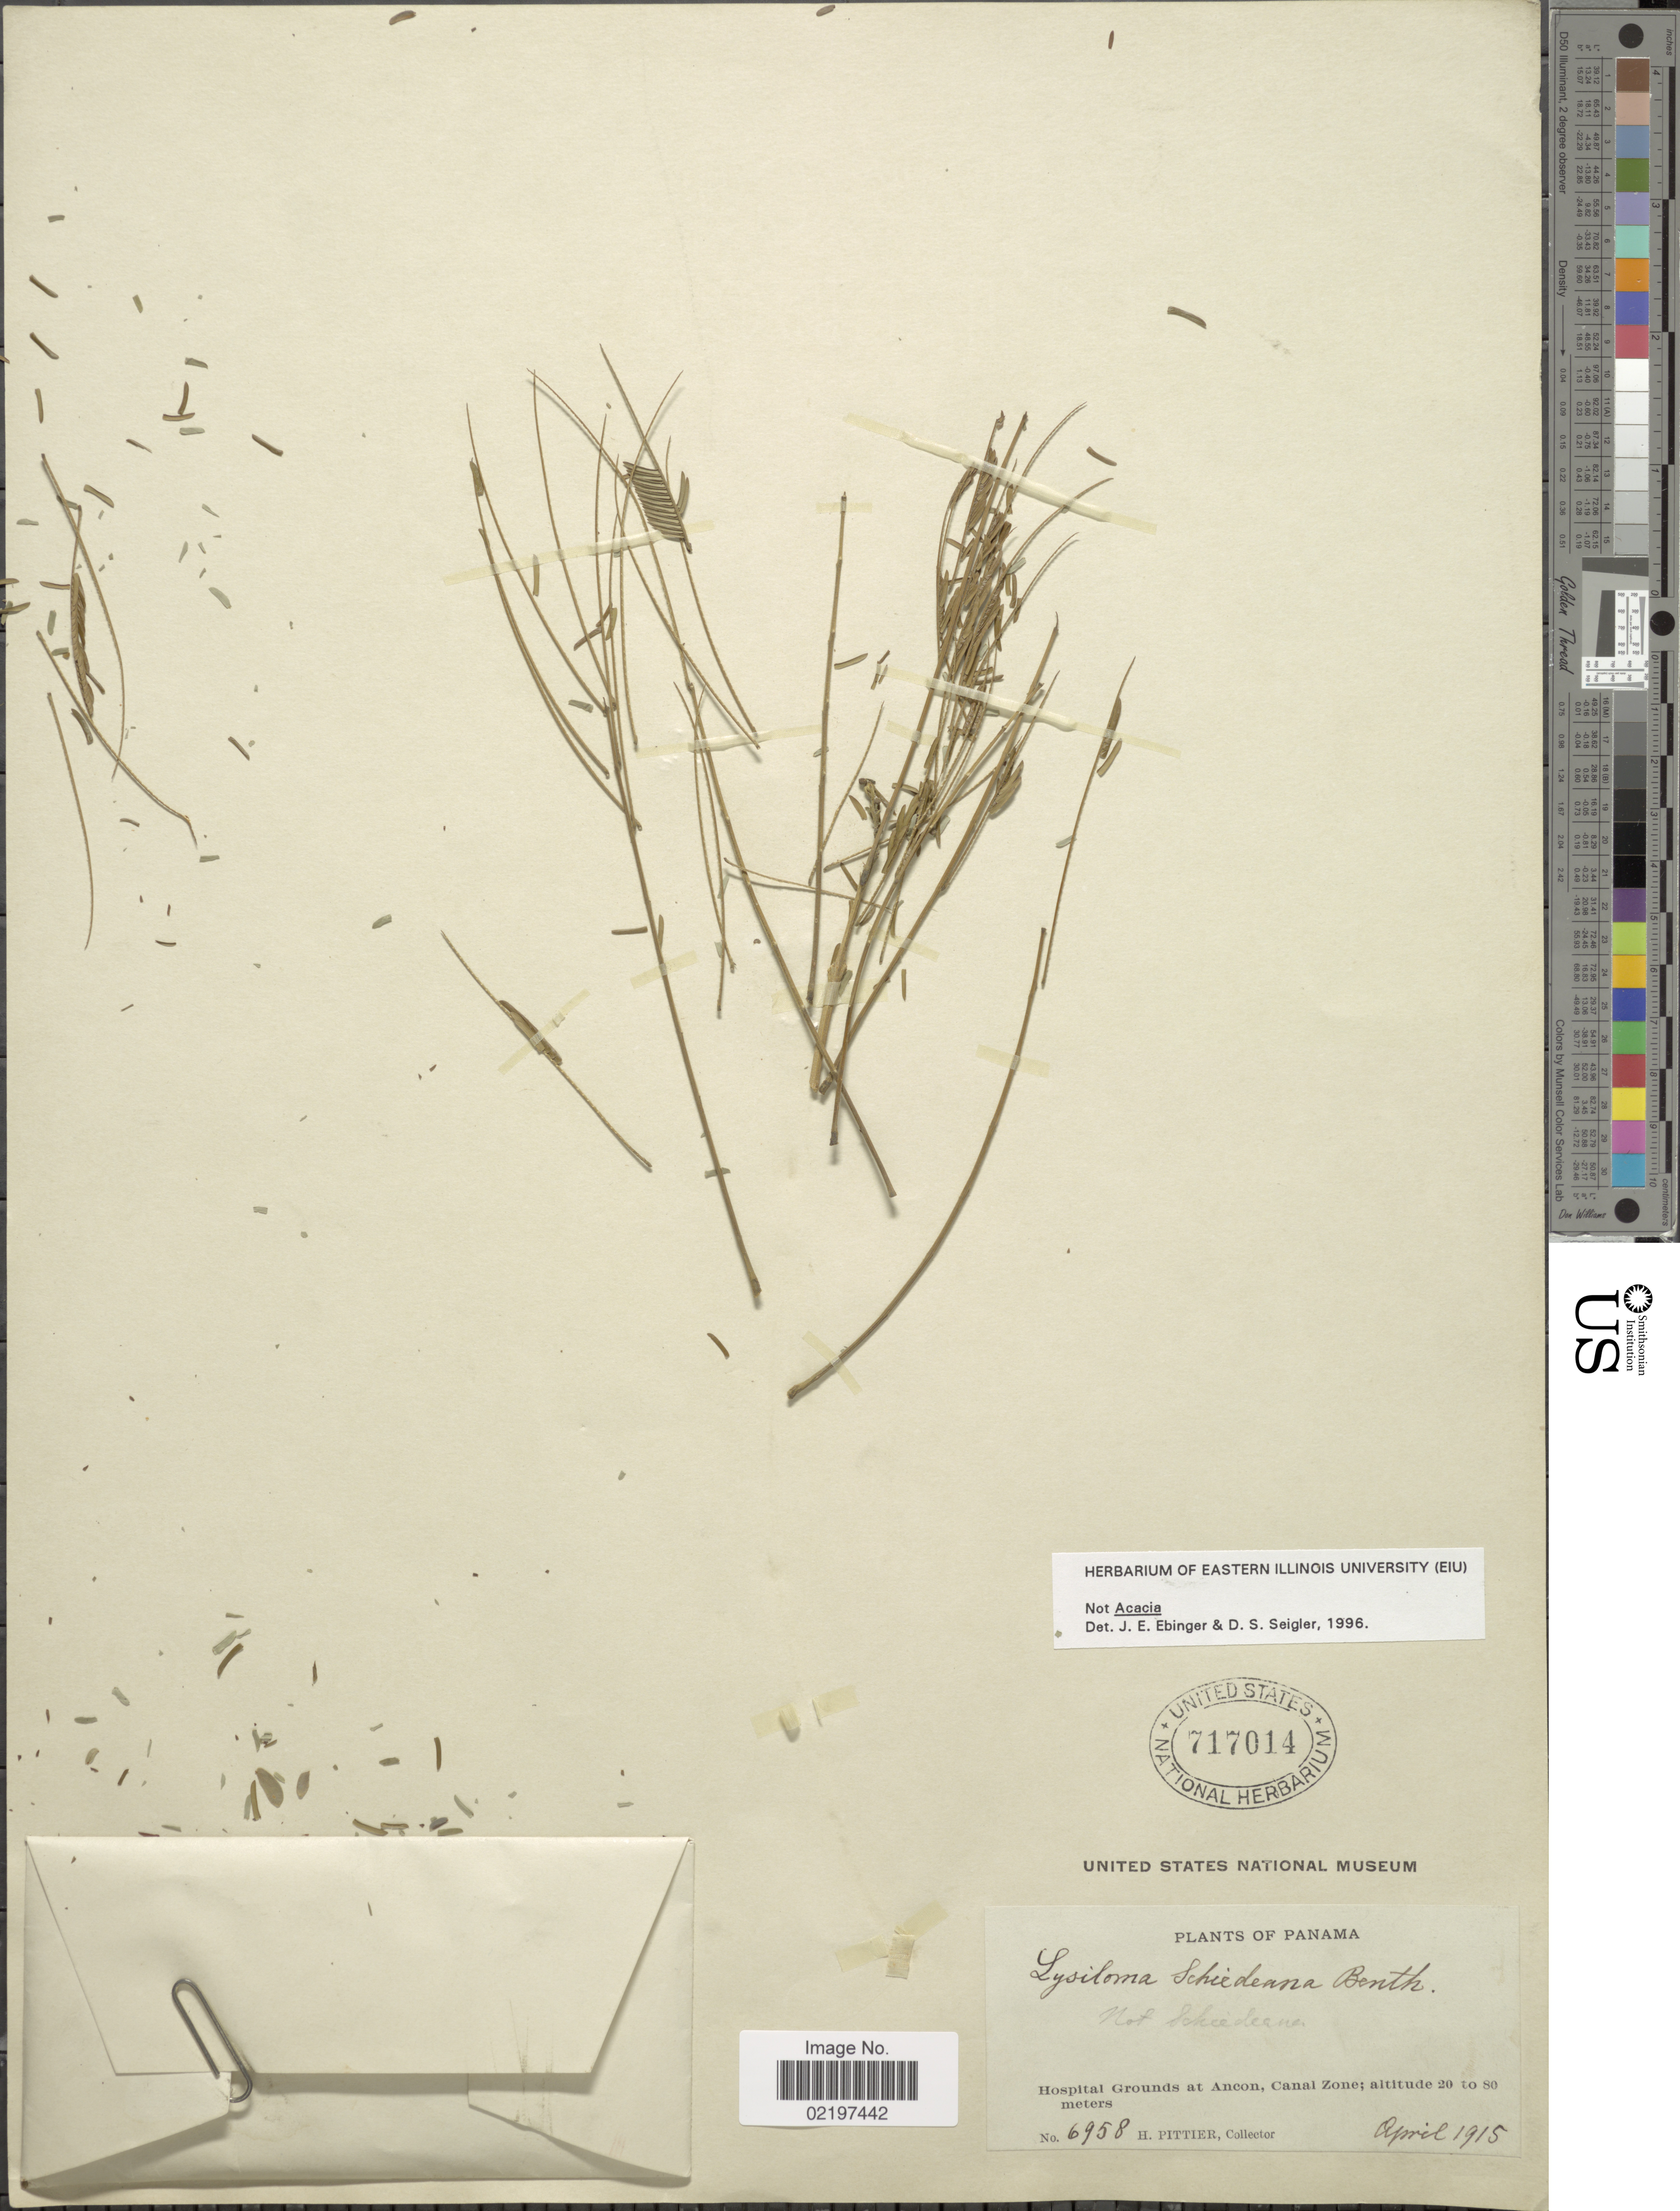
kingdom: Plantae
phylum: Tracheophyta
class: Magnoliopsida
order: Fabales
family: Fabaceae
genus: Lysiloma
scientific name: Lysiloma sp.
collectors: H. F. Pittier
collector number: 6958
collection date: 1915-04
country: Panama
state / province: Colón / Panamá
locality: Hospital Grounds at Ancon, Canal Zone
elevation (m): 20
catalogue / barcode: US 717014